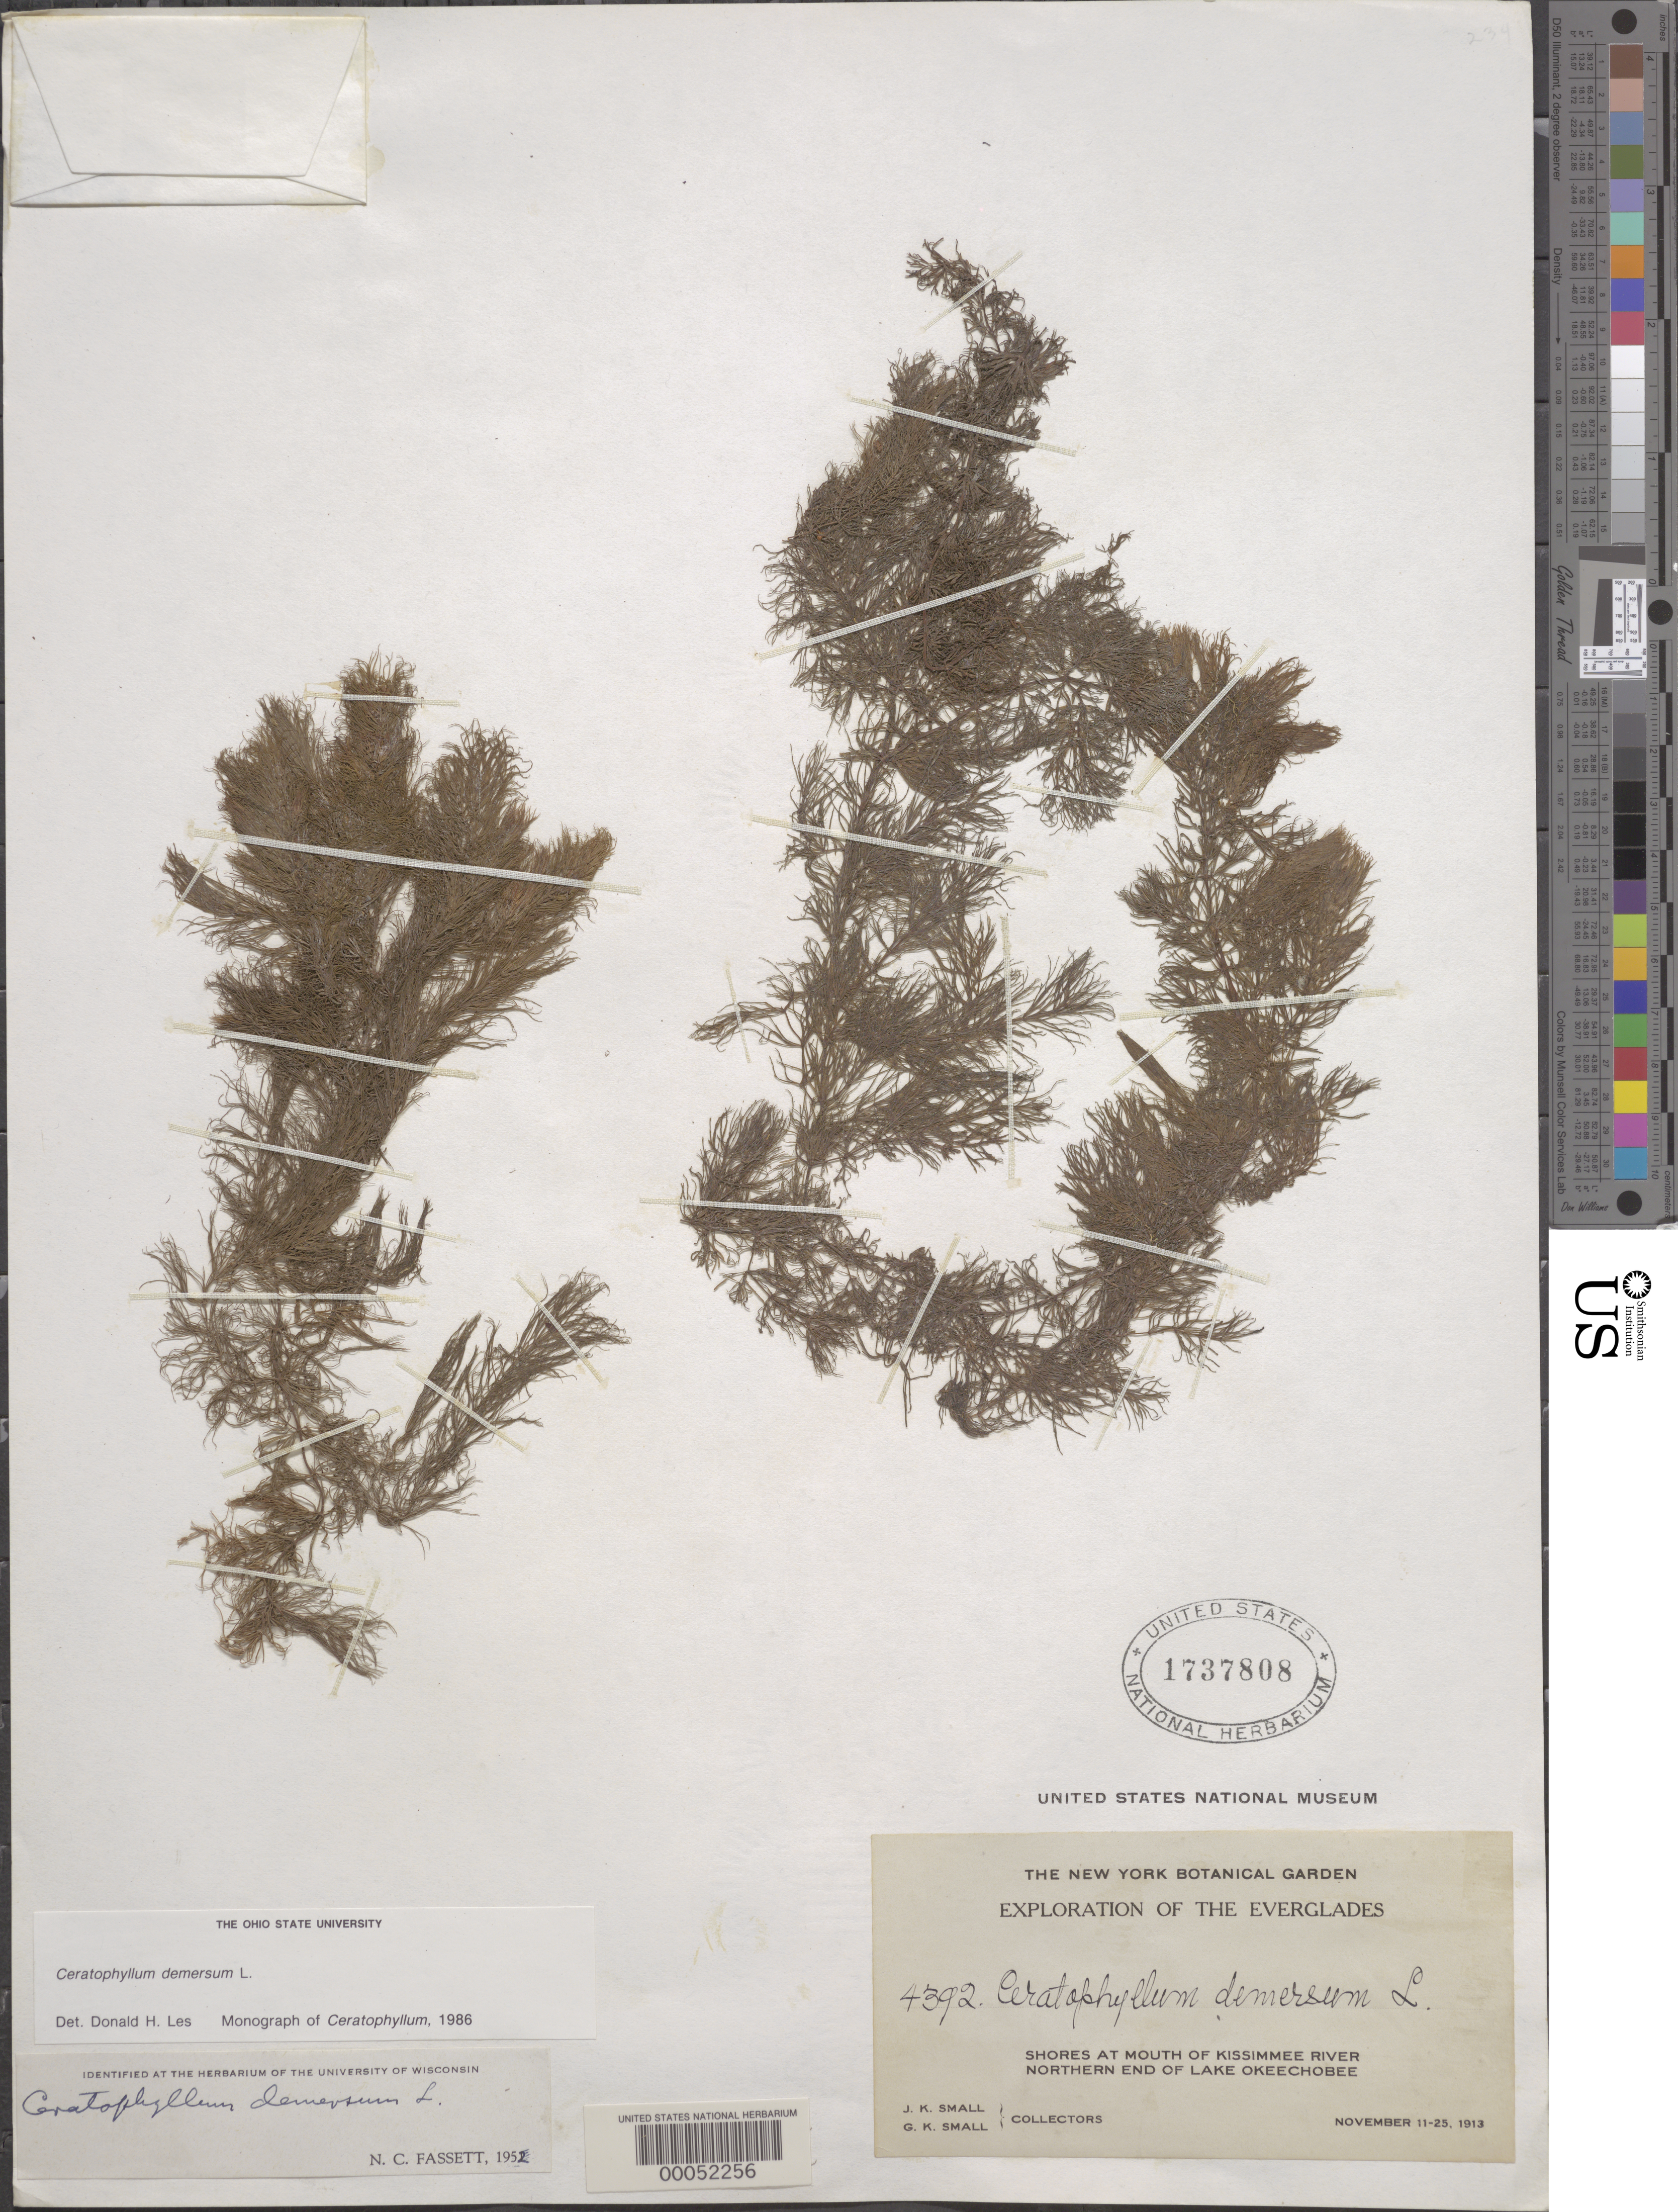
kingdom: Plantae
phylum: Tracheophyta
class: Magnoliopsida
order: Ceratophyllales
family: Ceratophyllaceae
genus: Ceratophyllum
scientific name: Ceratophyllum demersum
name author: L.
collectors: J. K. Small & G. K. Small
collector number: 4392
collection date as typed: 11 Nov 1913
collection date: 1913-11-11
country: United States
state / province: Florida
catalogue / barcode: US 1737808